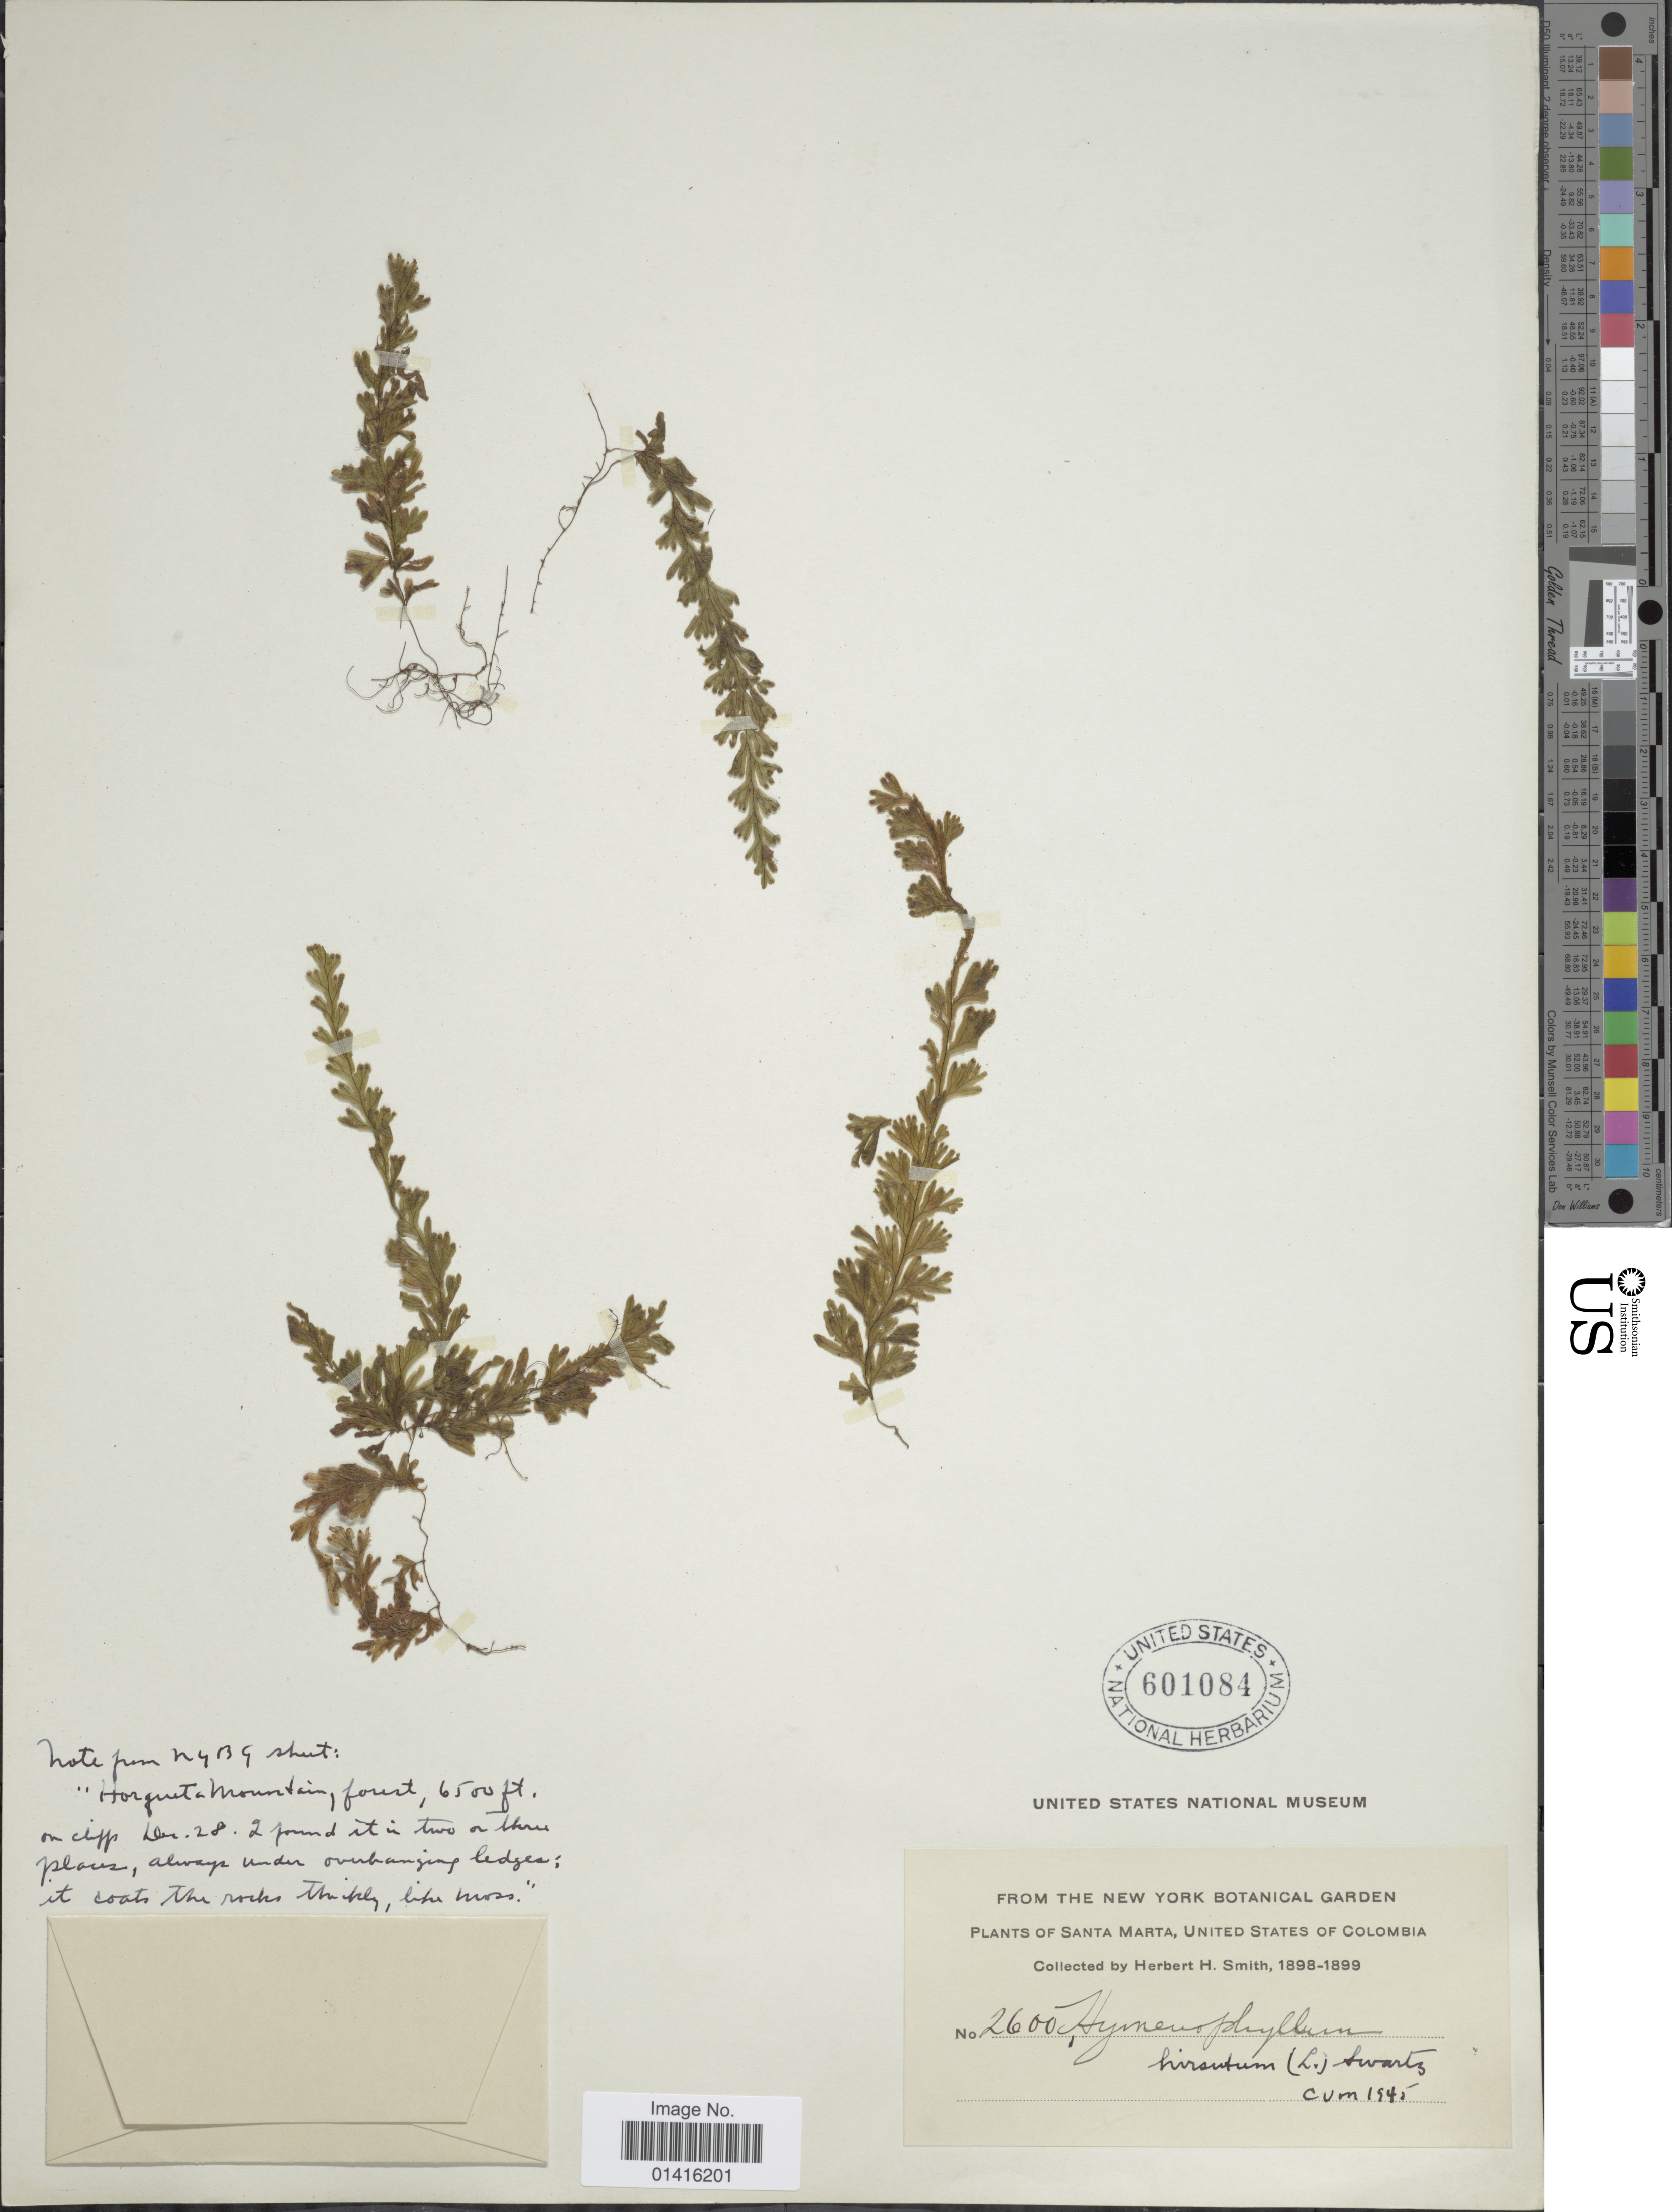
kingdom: Plantae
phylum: Tracheophyta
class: Polypodiopsida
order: Hymenophyllales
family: Hymenophyllaceae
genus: Hymenophyllum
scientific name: Hymenophyllum fragile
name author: (Hedw.) C.V. Morton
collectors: Herbert H. Smith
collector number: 2600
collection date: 1898/1899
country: Colombia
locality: Santa Marta, United States of Colombia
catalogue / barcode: US 601084